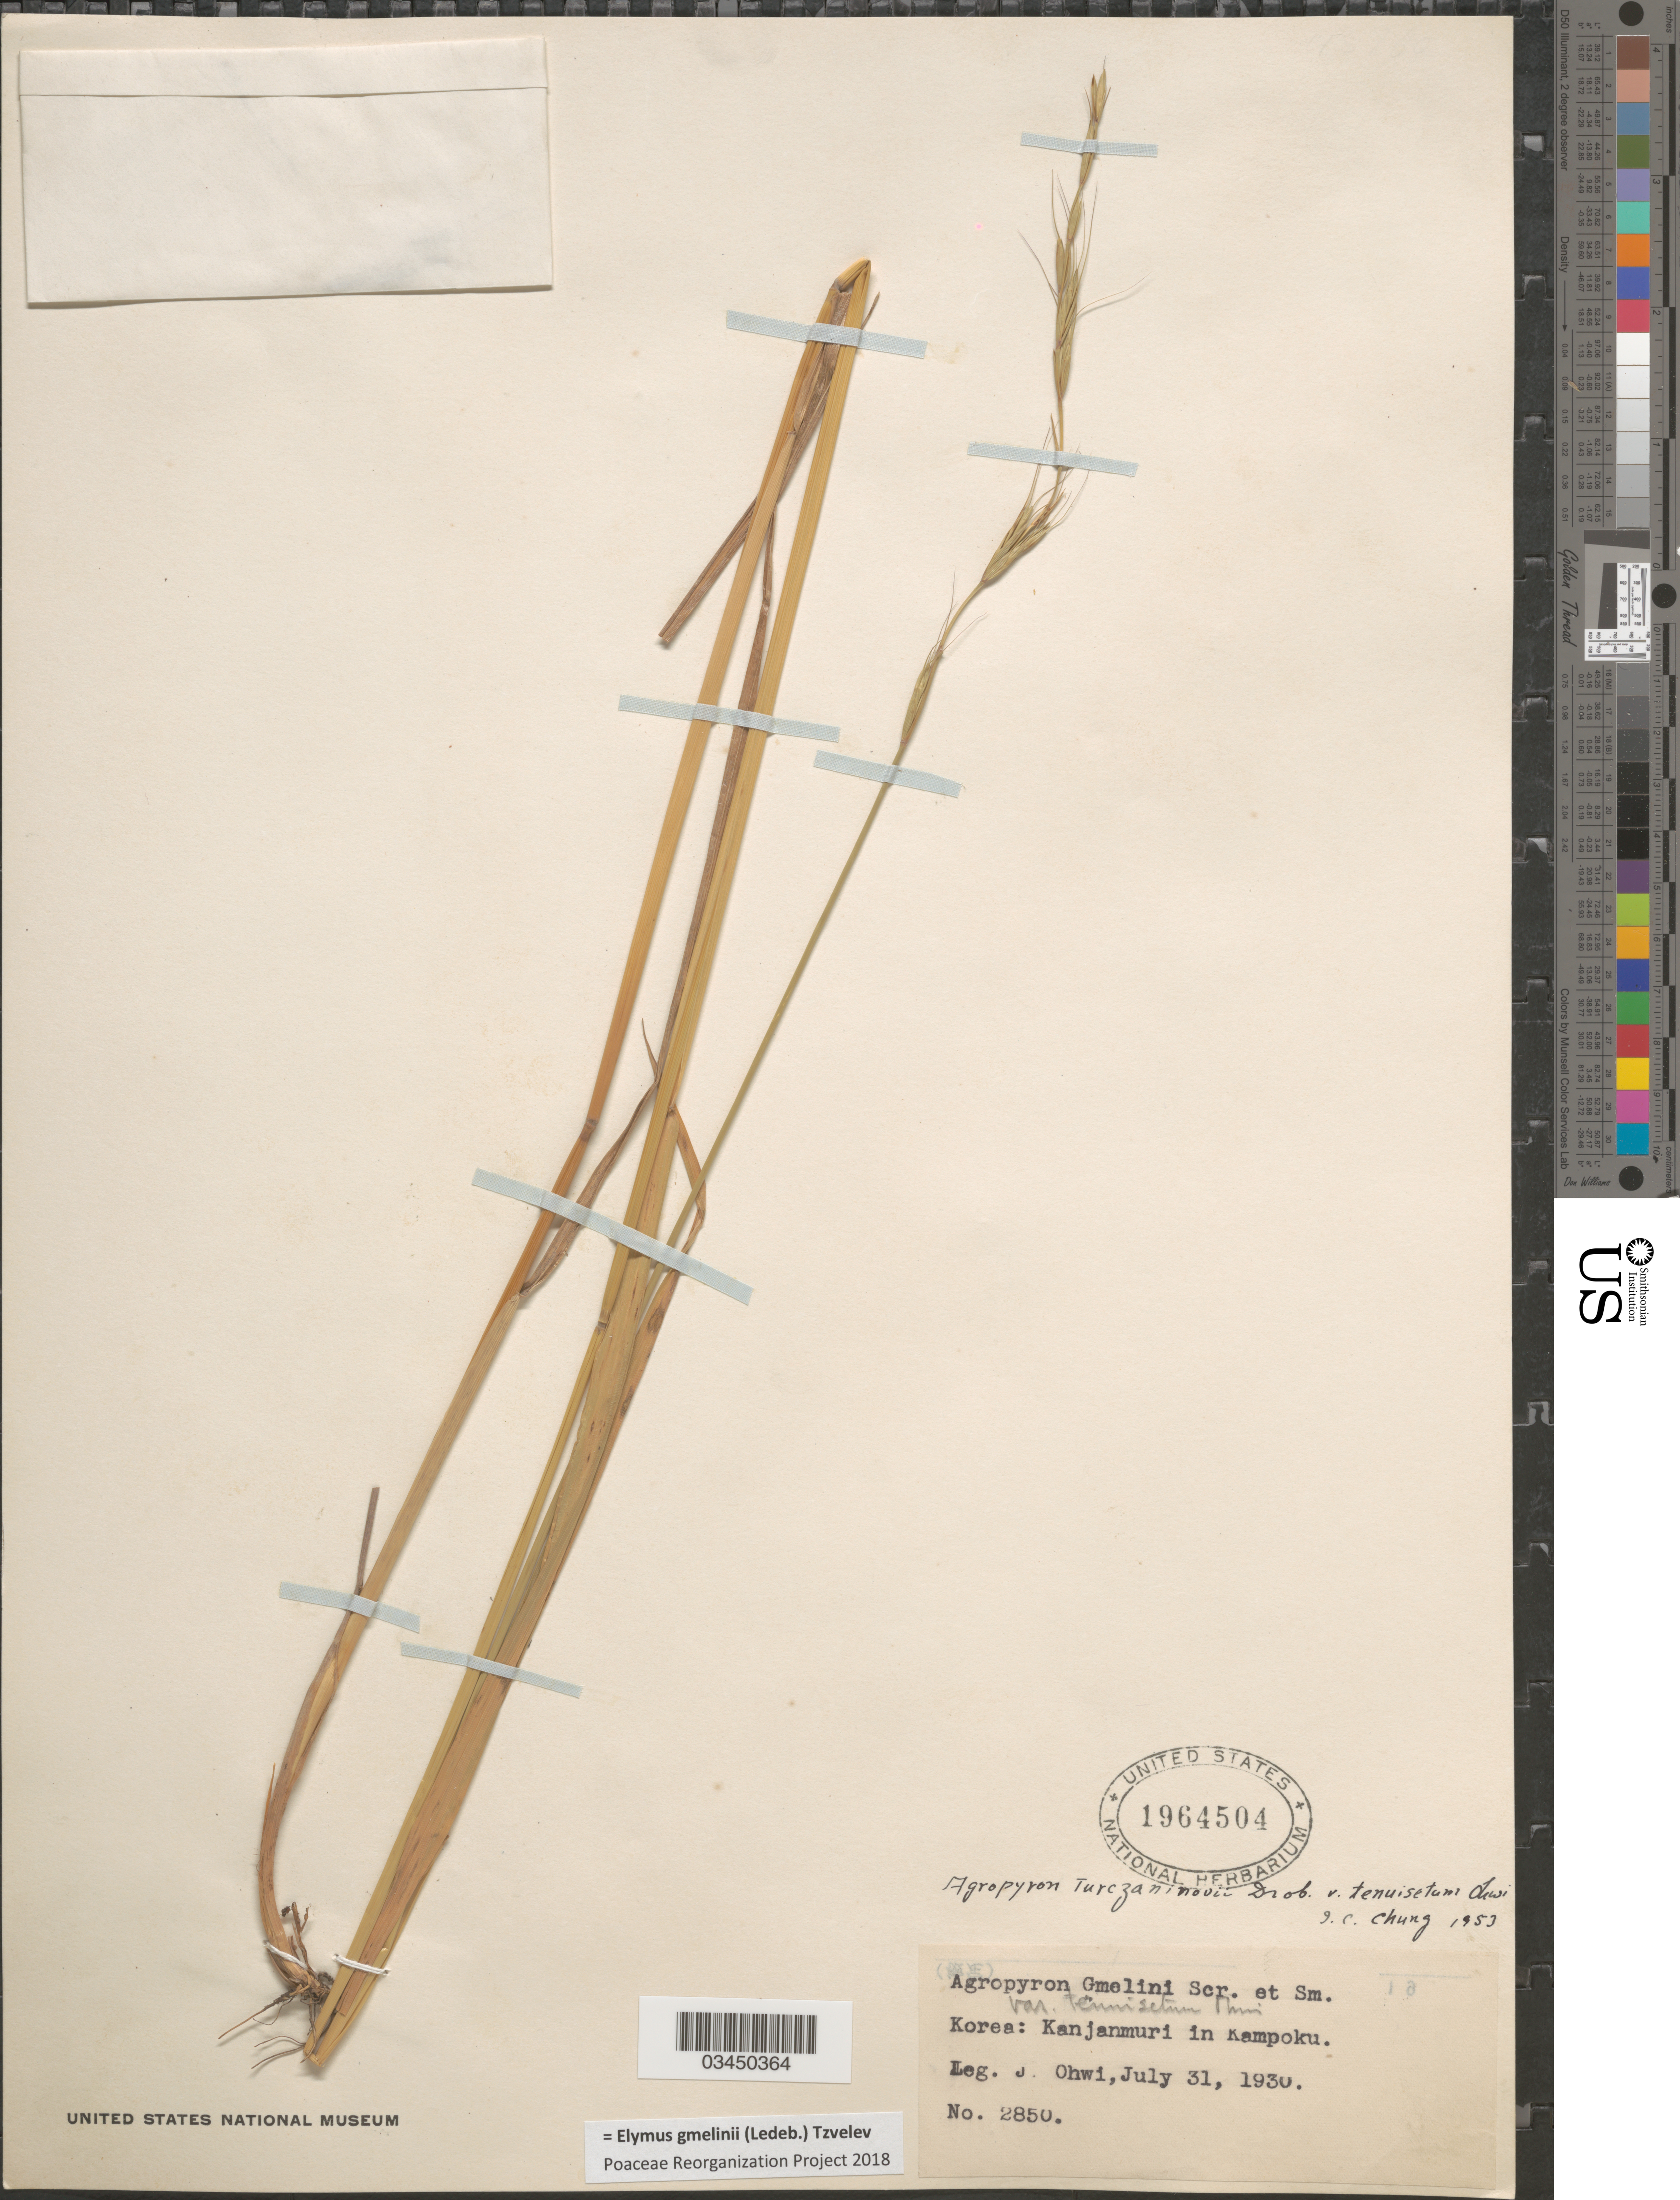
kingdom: Plantae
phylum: Tracheophyta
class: Liliopsida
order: Poales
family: Poaceae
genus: Elymus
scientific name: Elymus gmelinii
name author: (Ledeb.) Tzvelev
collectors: J. Ohwi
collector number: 2850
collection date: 1930-07-31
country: North Korea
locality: Kanjanmuri in Kampoku.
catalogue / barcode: US 1964504